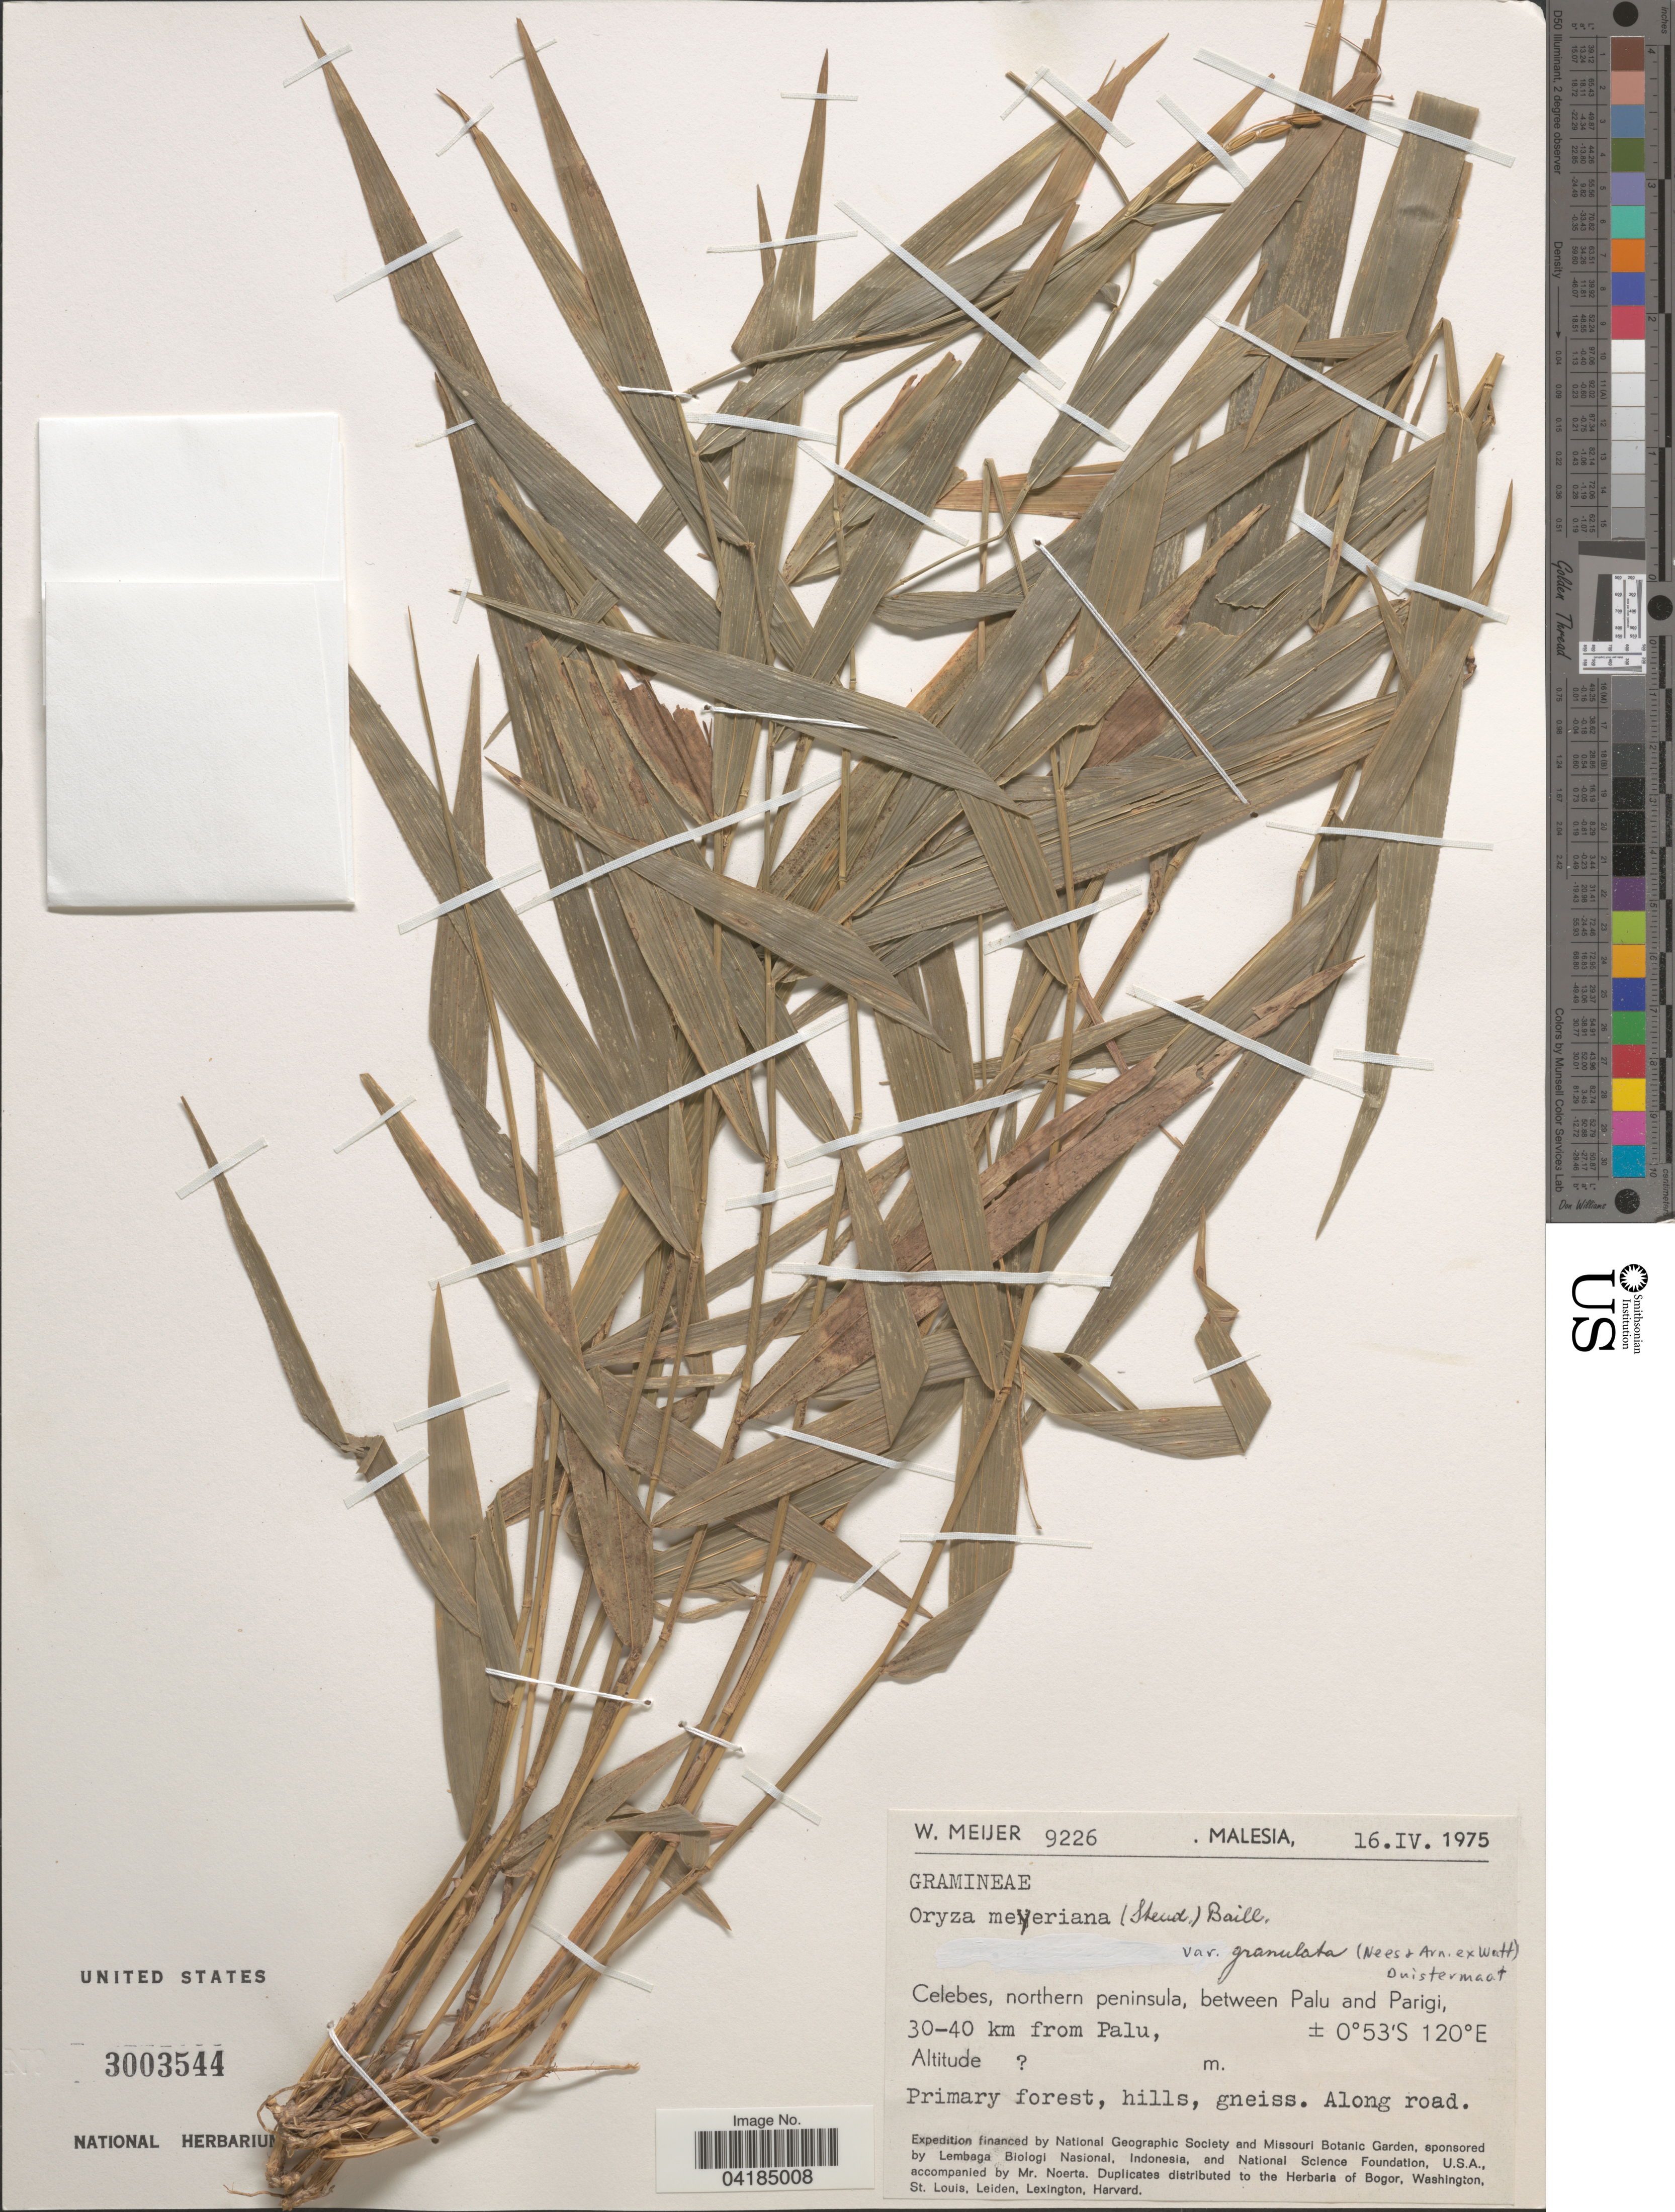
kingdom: Plantae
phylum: Tracheophyta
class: Liliopsida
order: Poales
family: Poaceae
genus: Oryza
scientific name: Oryza meyeriana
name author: (Zoll. & Mor.) Baill.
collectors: W. Meijer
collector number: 9226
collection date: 1975-04-16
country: Malaysia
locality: Malesia. Celebes, northern peninsula, between Palu and Parigi, 30-40 km from Palu.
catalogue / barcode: US 3003544